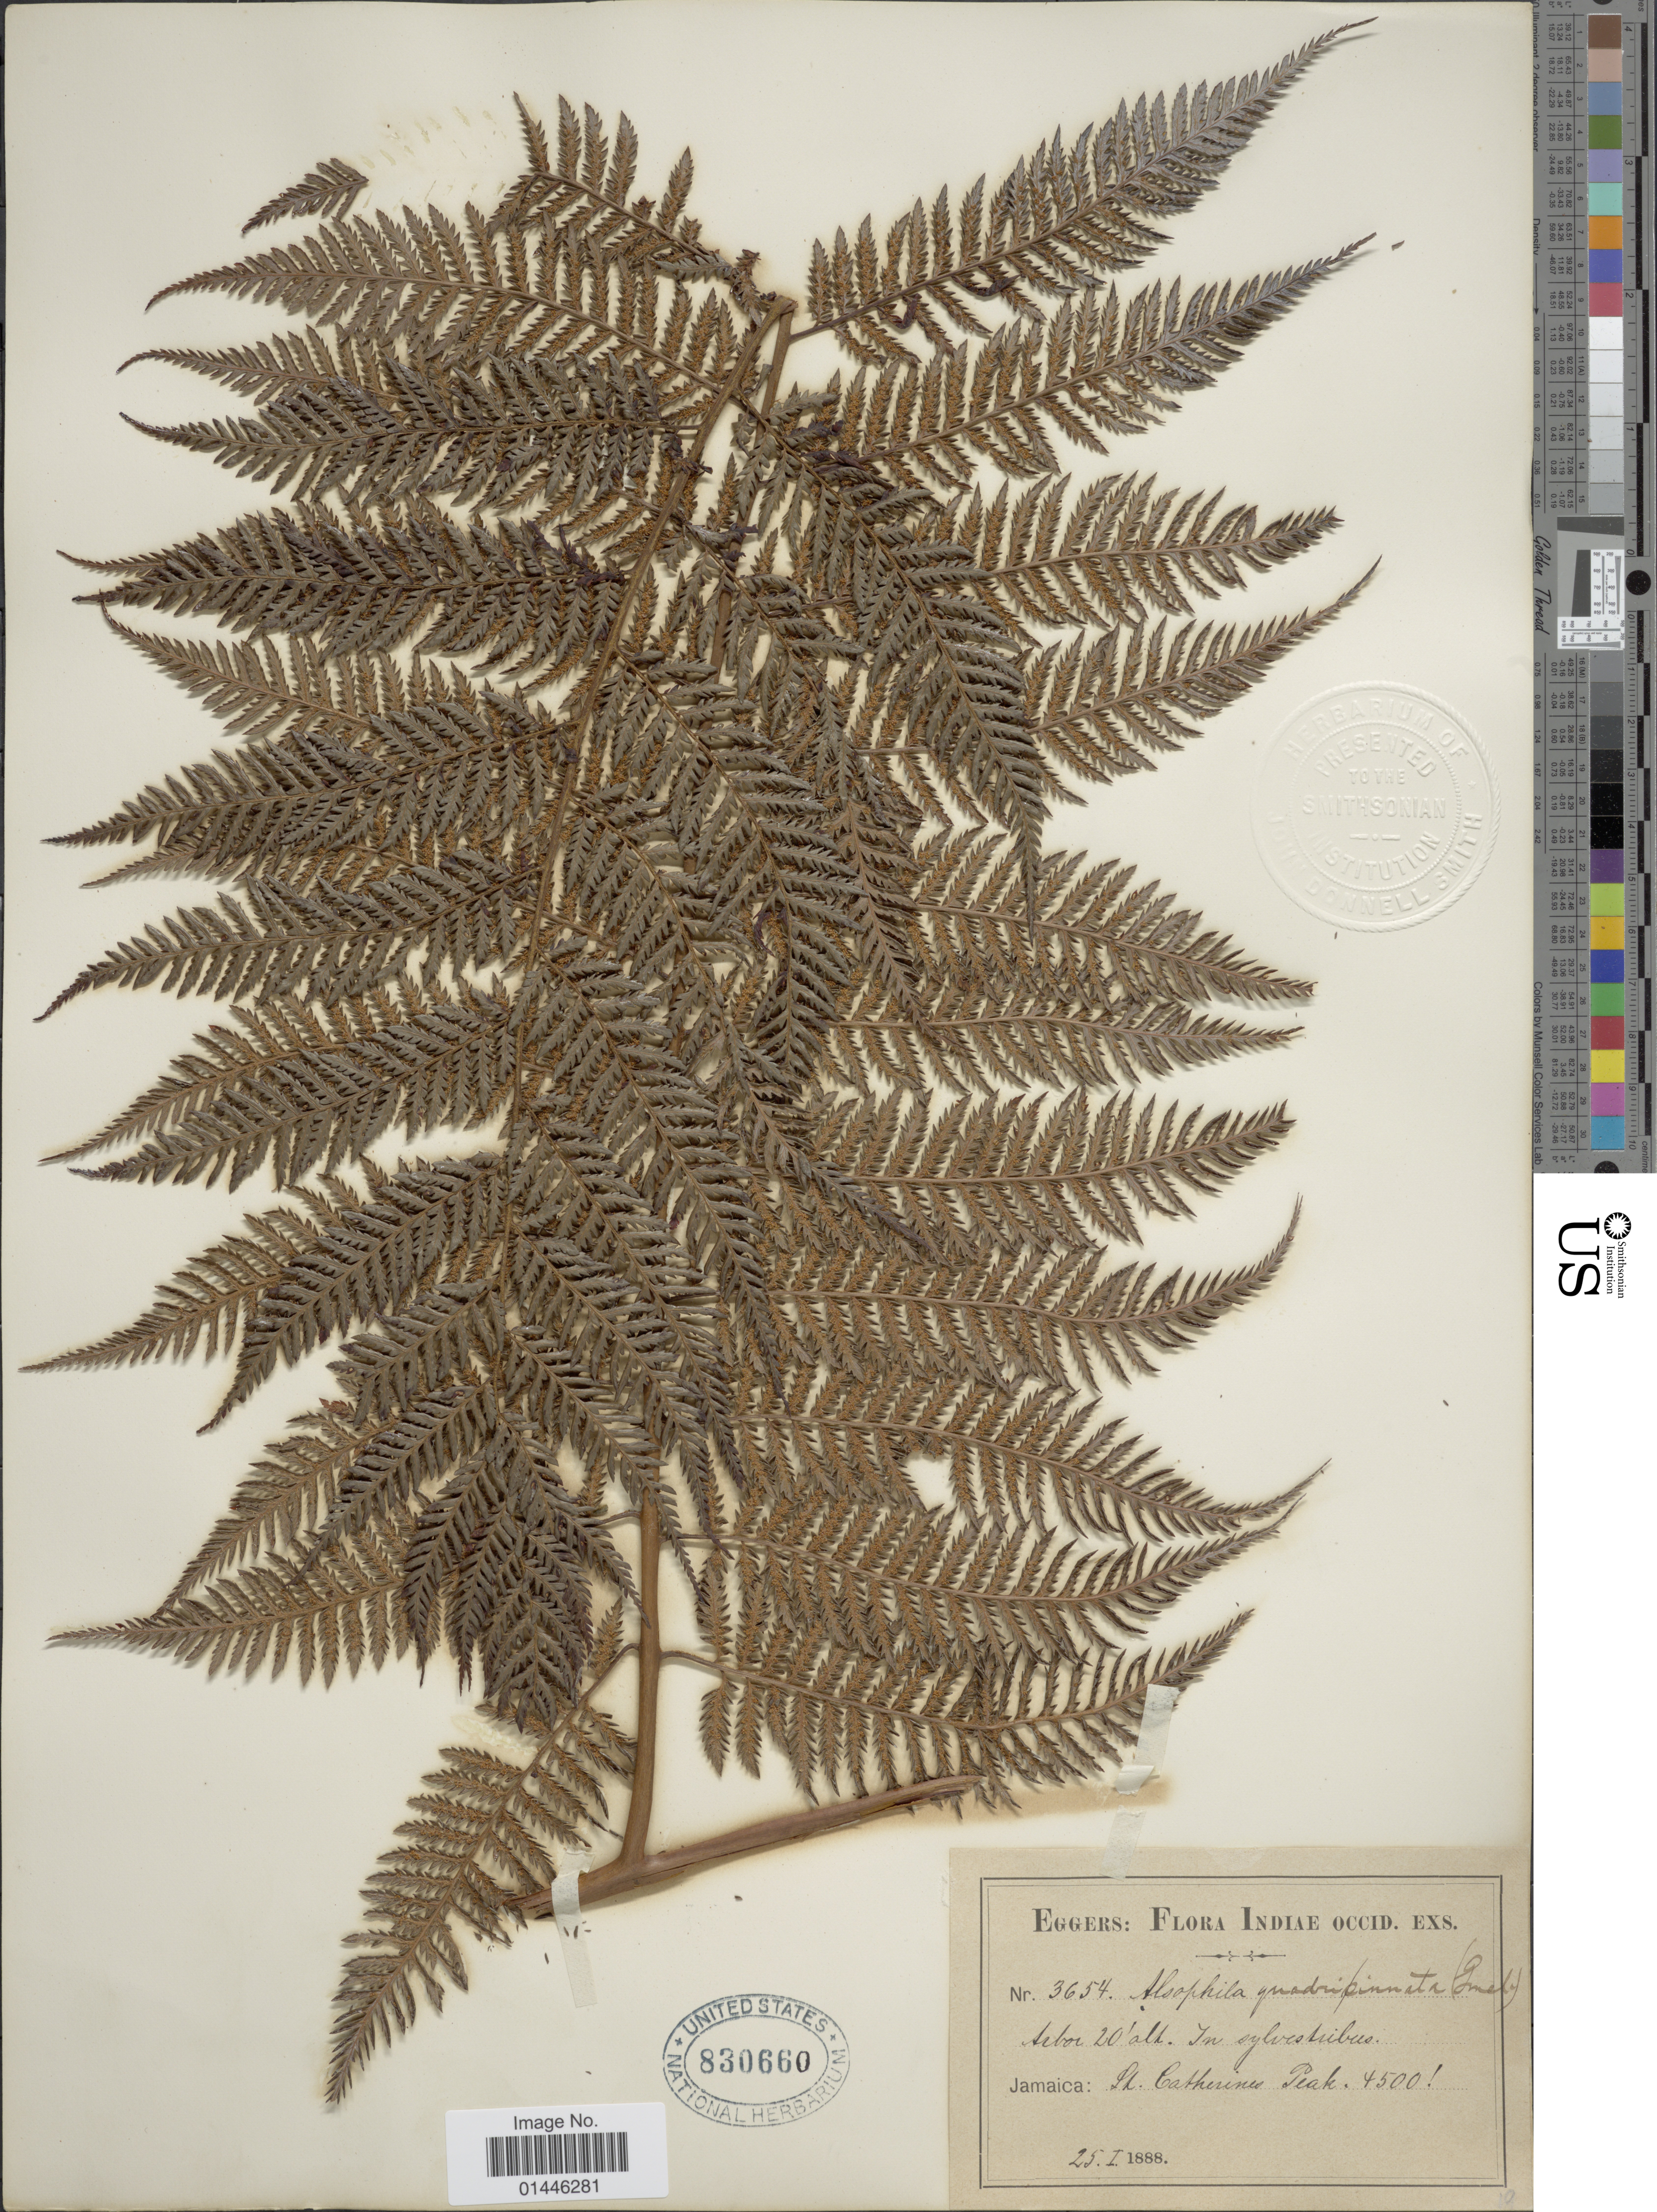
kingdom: Plantae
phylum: Tracheophyta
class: Polypodiopsida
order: Cyatheales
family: Dicksoniaceae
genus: Lophosoria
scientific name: Lophosoria quadripinnata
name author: (J.F. Gmel.) C. Chr.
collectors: H. F. A. von Eggers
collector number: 3654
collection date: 1888-01-25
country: Jamaica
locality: Indiae Occid. St. Catherines Peak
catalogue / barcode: US 830660